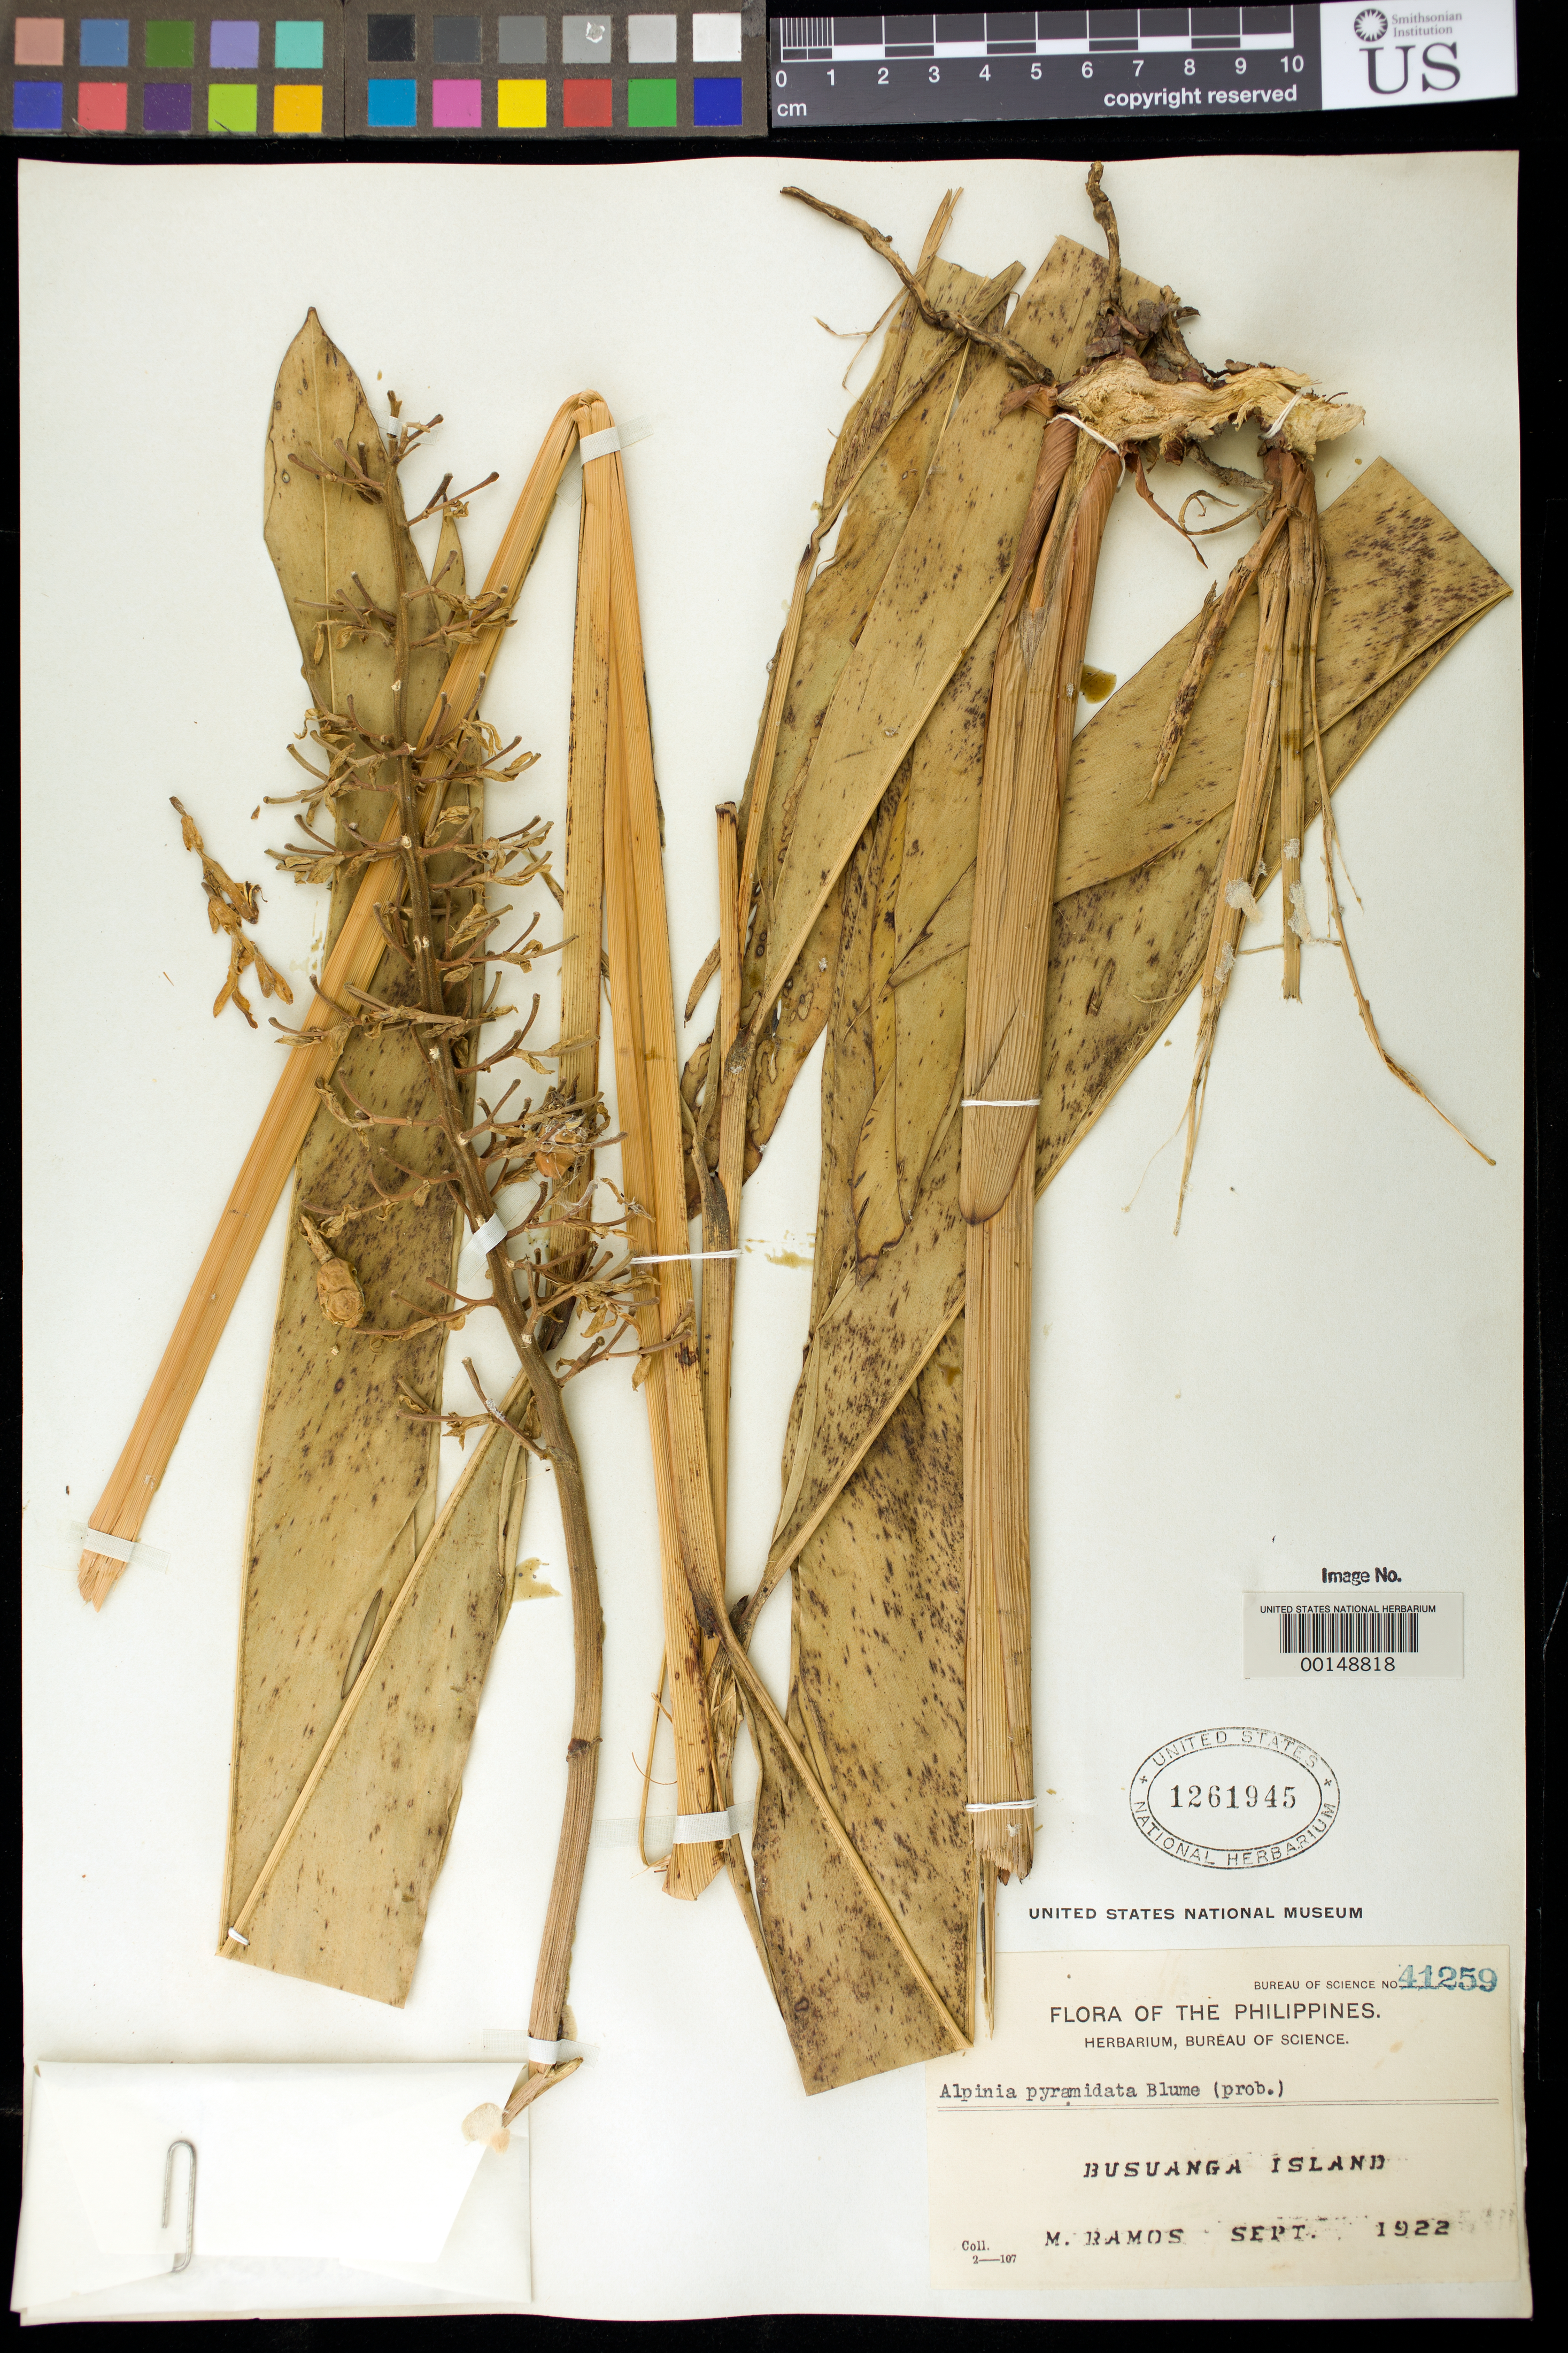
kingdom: Plantae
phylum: Tracheophyta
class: Liliopsida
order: Zingiberales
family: Zingiberaceae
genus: Alpinia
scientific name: Alpinia pyramidata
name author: Blume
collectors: M. Ramos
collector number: Bur. Sci. 41259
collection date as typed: Sep 1922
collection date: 1922-09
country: Philippines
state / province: Mimaropa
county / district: Palawan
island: Busuanga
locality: Busuanga i.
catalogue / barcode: US 1261945